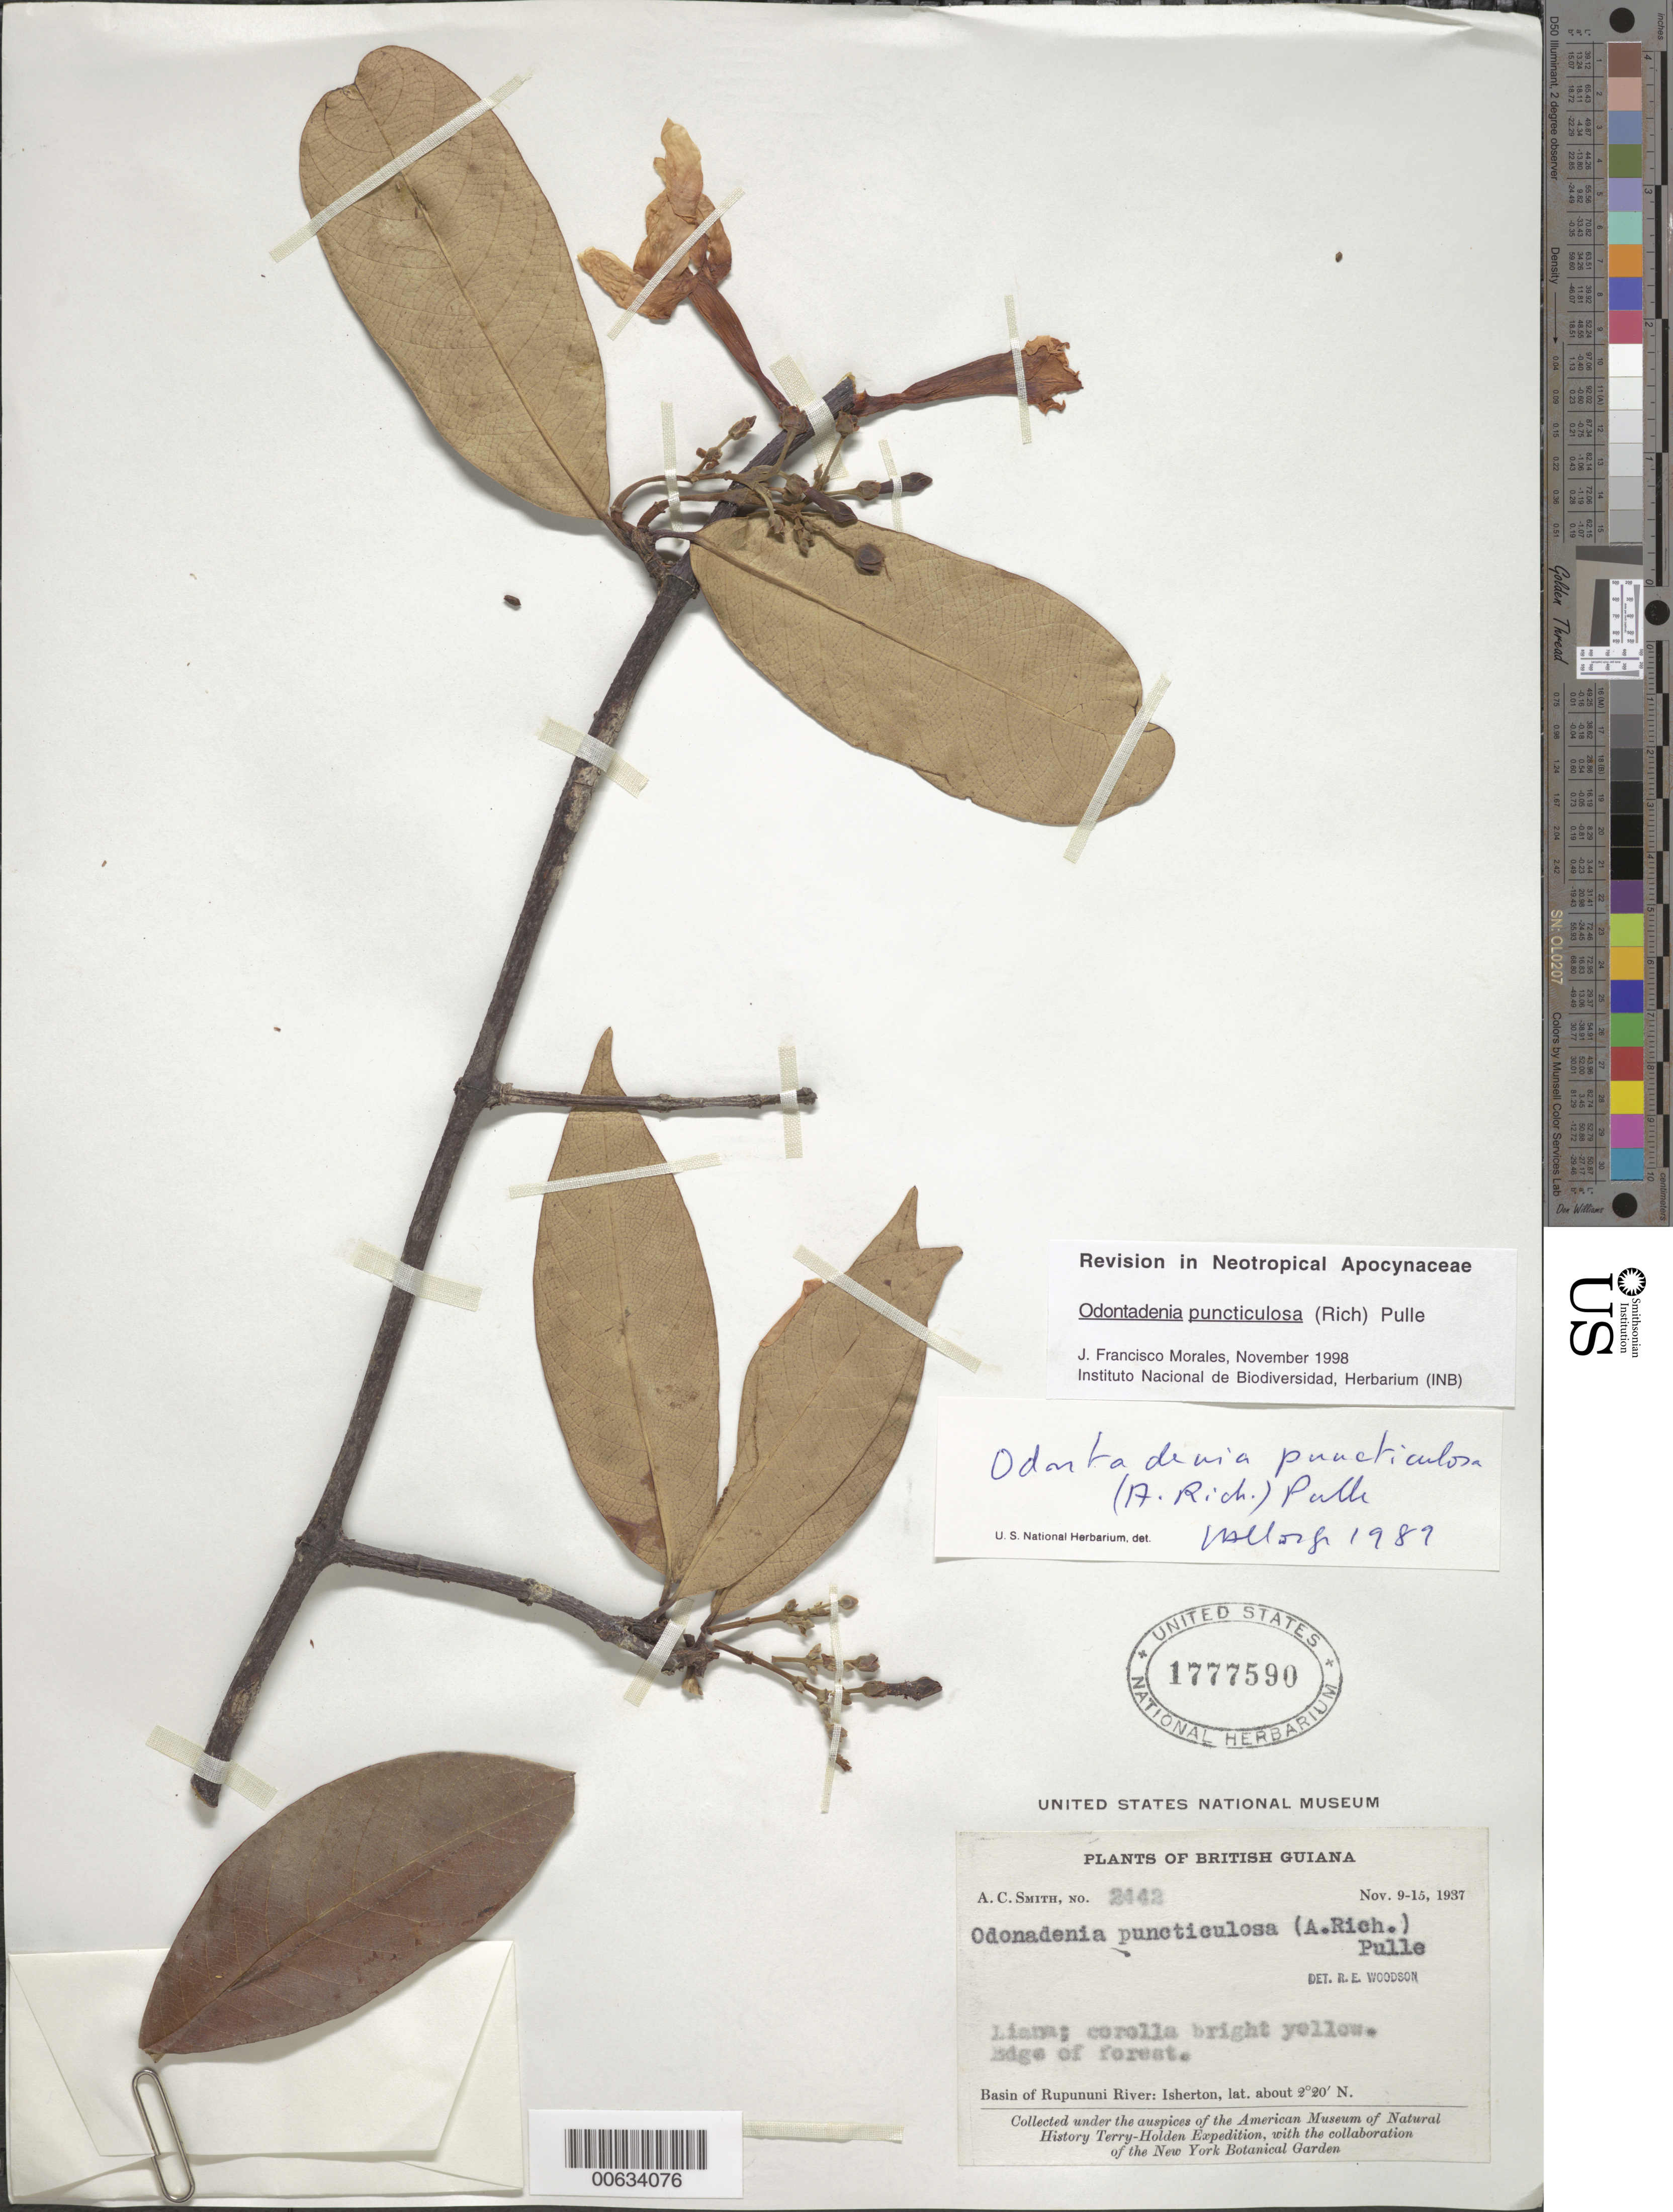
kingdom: Plantae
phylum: Tracheophyta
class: Magnoliopsida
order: Gentianales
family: Apocynaceae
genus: Odontadenia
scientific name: Odontadenia puncticulosa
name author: (Rich.) Pulle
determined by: Morales, J. F.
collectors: A. C. Smith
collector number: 2442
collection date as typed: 9-Nov-37 to 15-Nov-37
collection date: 1937-11-09/1937-11-15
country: Guyana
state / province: U. Takutu-U. Essequibo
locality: Isherton, basin of Rupununi River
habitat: Edge of forest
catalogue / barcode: US 1777590